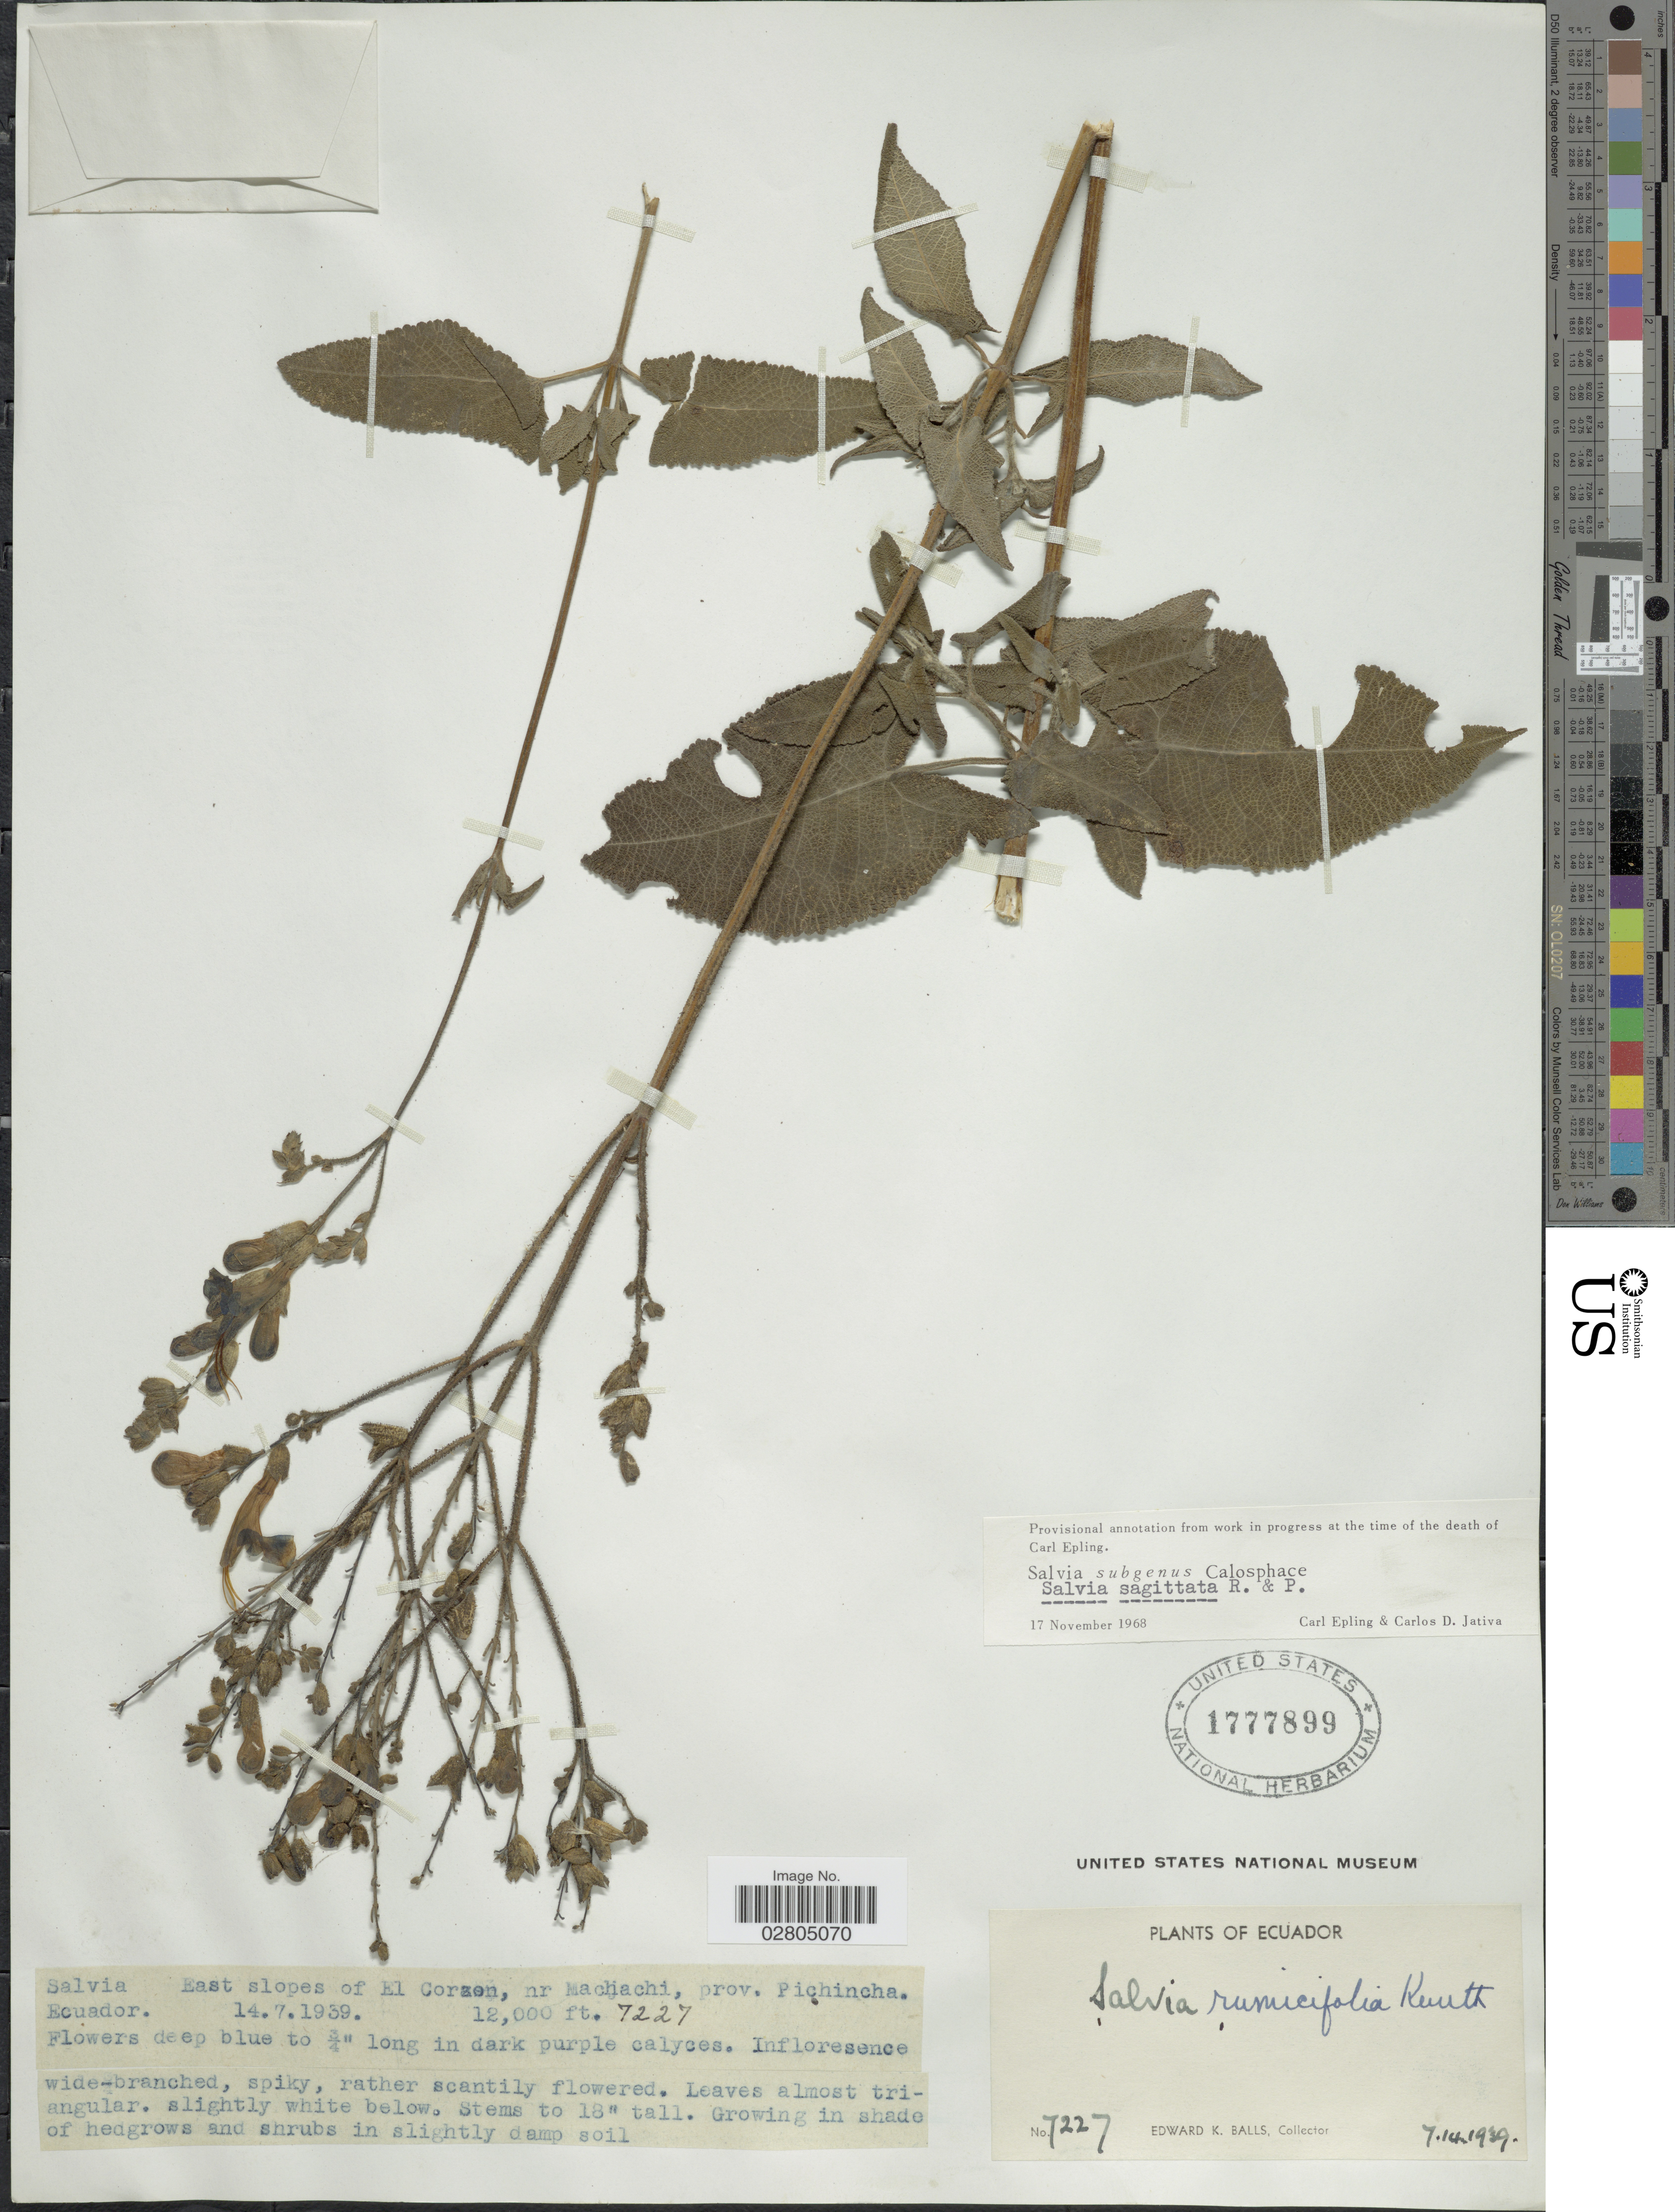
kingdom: Plantae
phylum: Tracheophyta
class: Magnoliopsida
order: Lamiales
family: Lamiaceae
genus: Salvia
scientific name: Salvia sagittata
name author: Ruiz & Pav.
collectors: E. K. Balls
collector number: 7227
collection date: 1939-07-14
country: Ecuador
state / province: Pichincha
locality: East slopes of El Corzon, nr Machachi.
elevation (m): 3658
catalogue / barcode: US 1777899